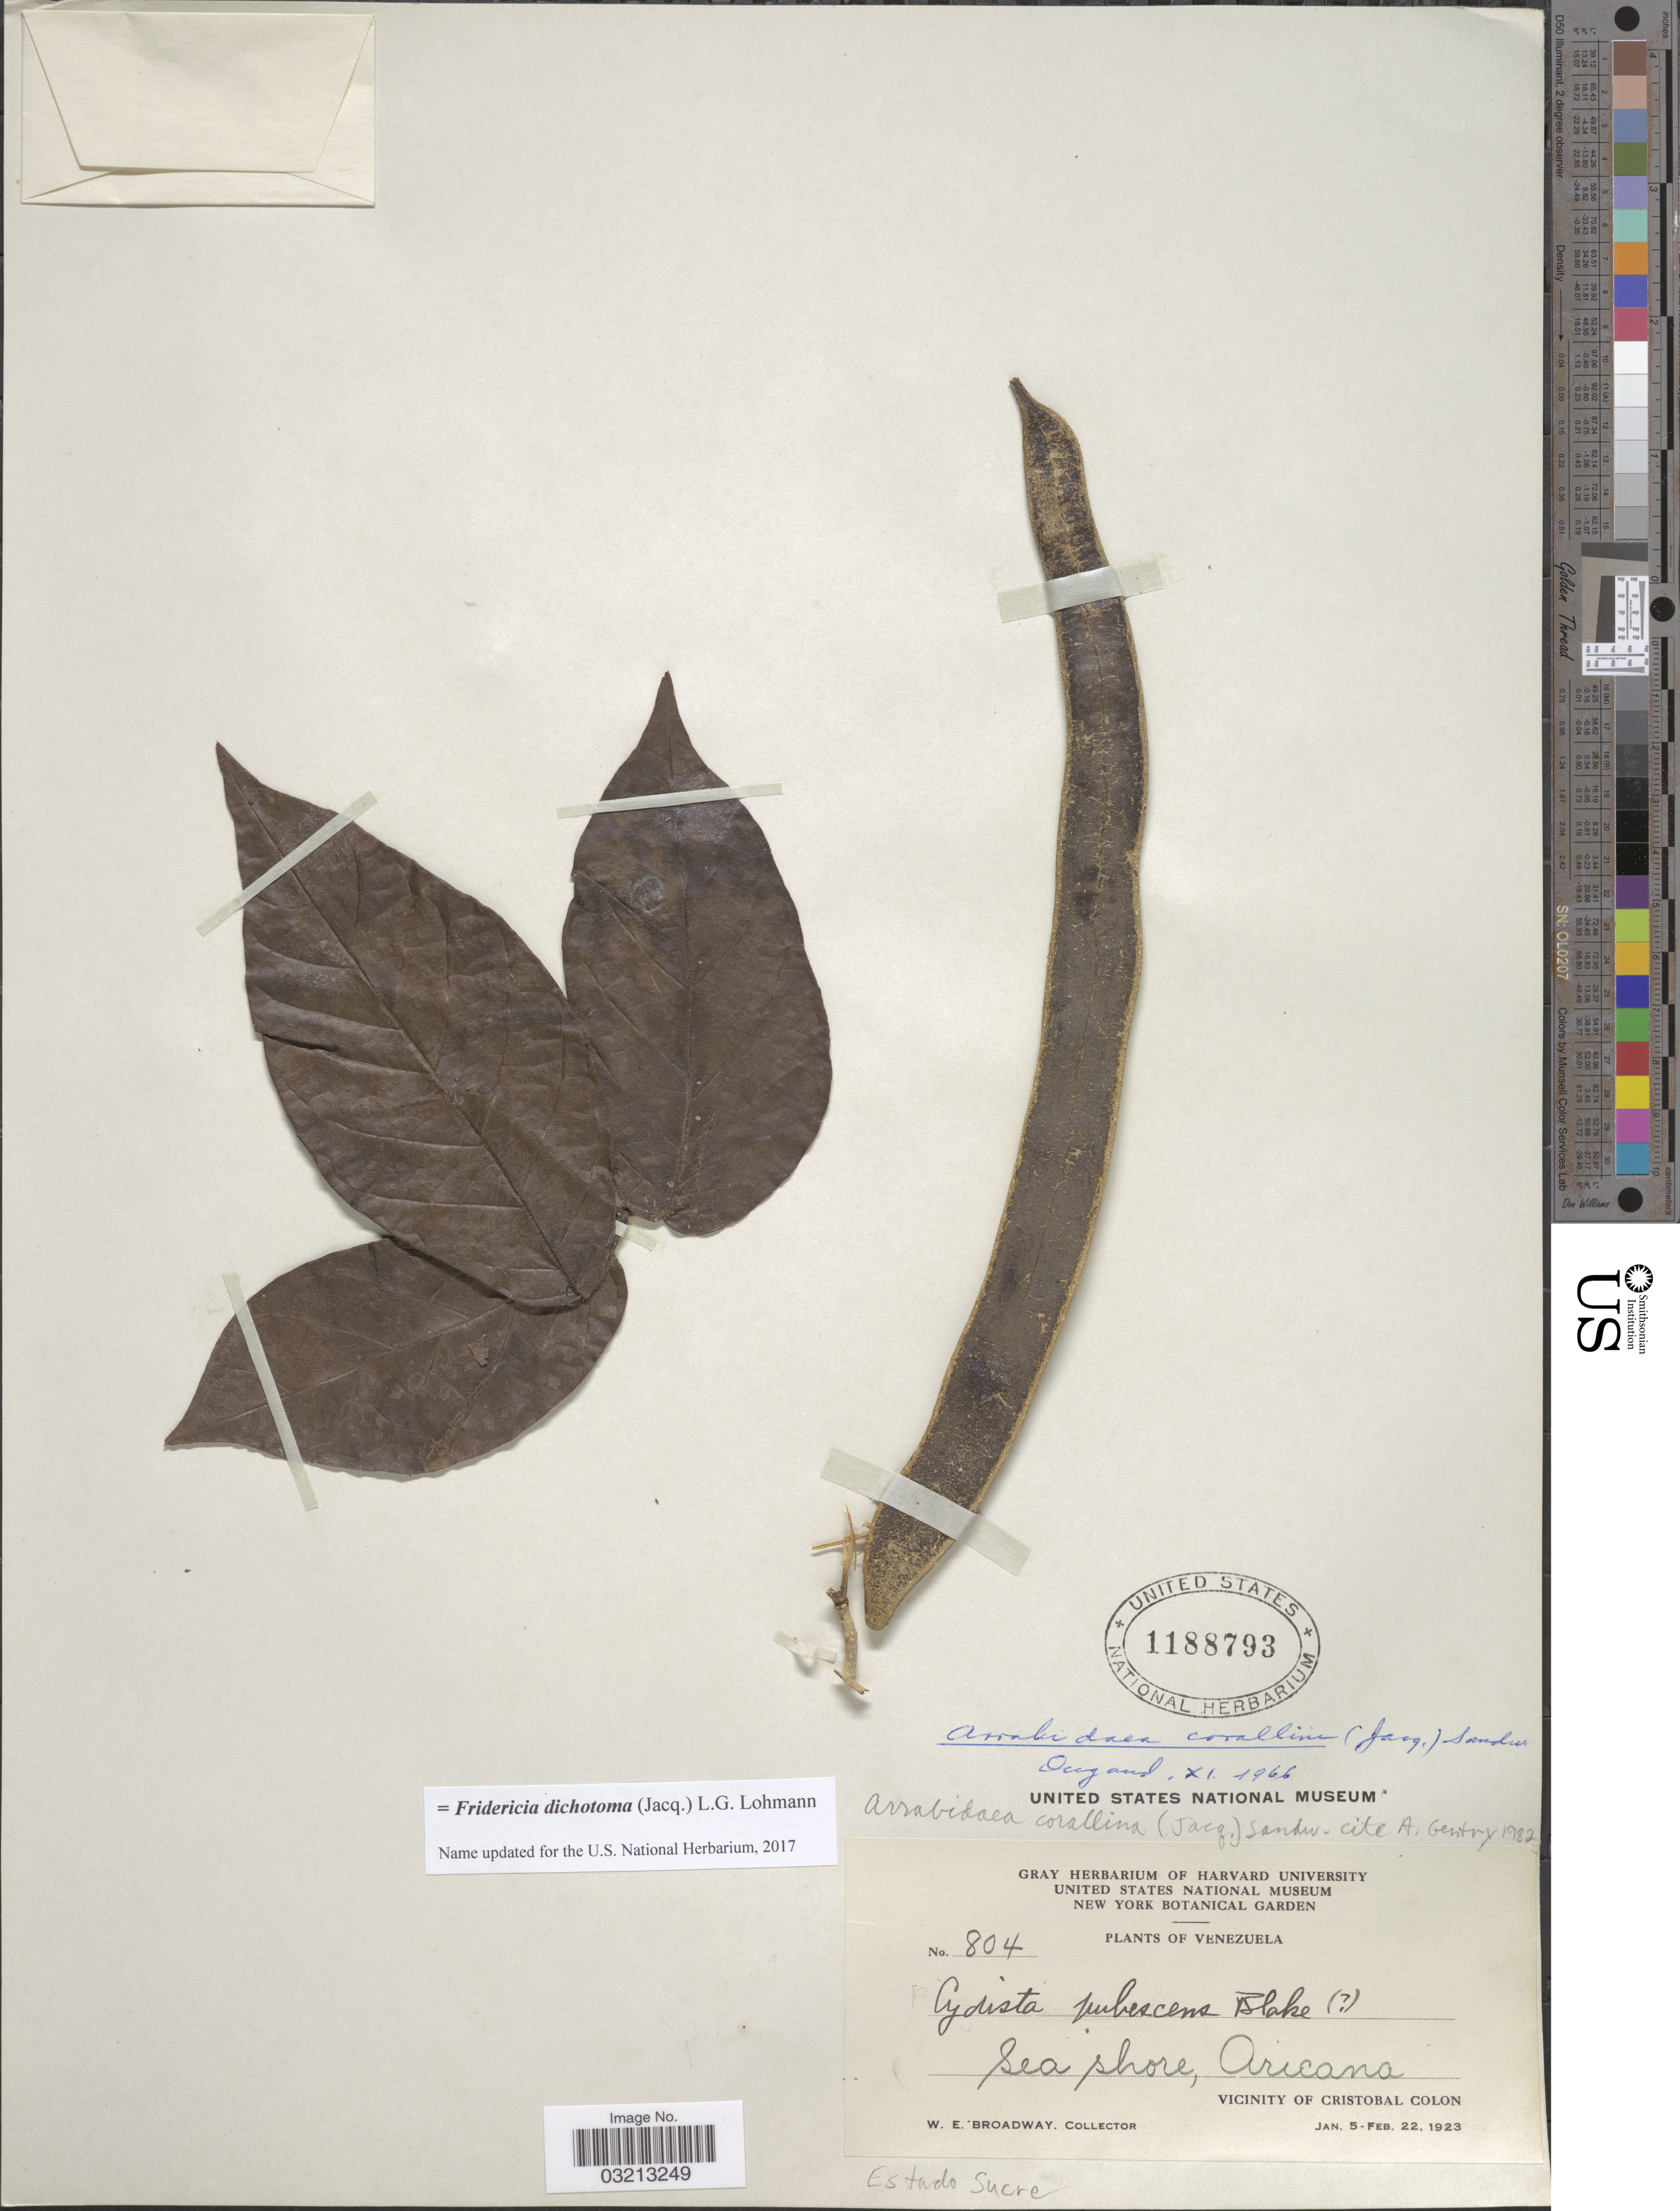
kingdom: Plantae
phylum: Tracheophyta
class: Magnoliopsida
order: Lamiales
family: Bignoniaceae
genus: Fridericia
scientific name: Fridericia dichotoma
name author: (Jacq.) L.G. Lohmann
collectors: W. E. Broadway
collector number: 804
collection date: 1923-01-05/1923-02-22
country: Venezuela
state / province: Sucre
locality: Sea shore, Aricana. Vicinity of Cristobal Colon.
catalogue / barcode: US 1188793